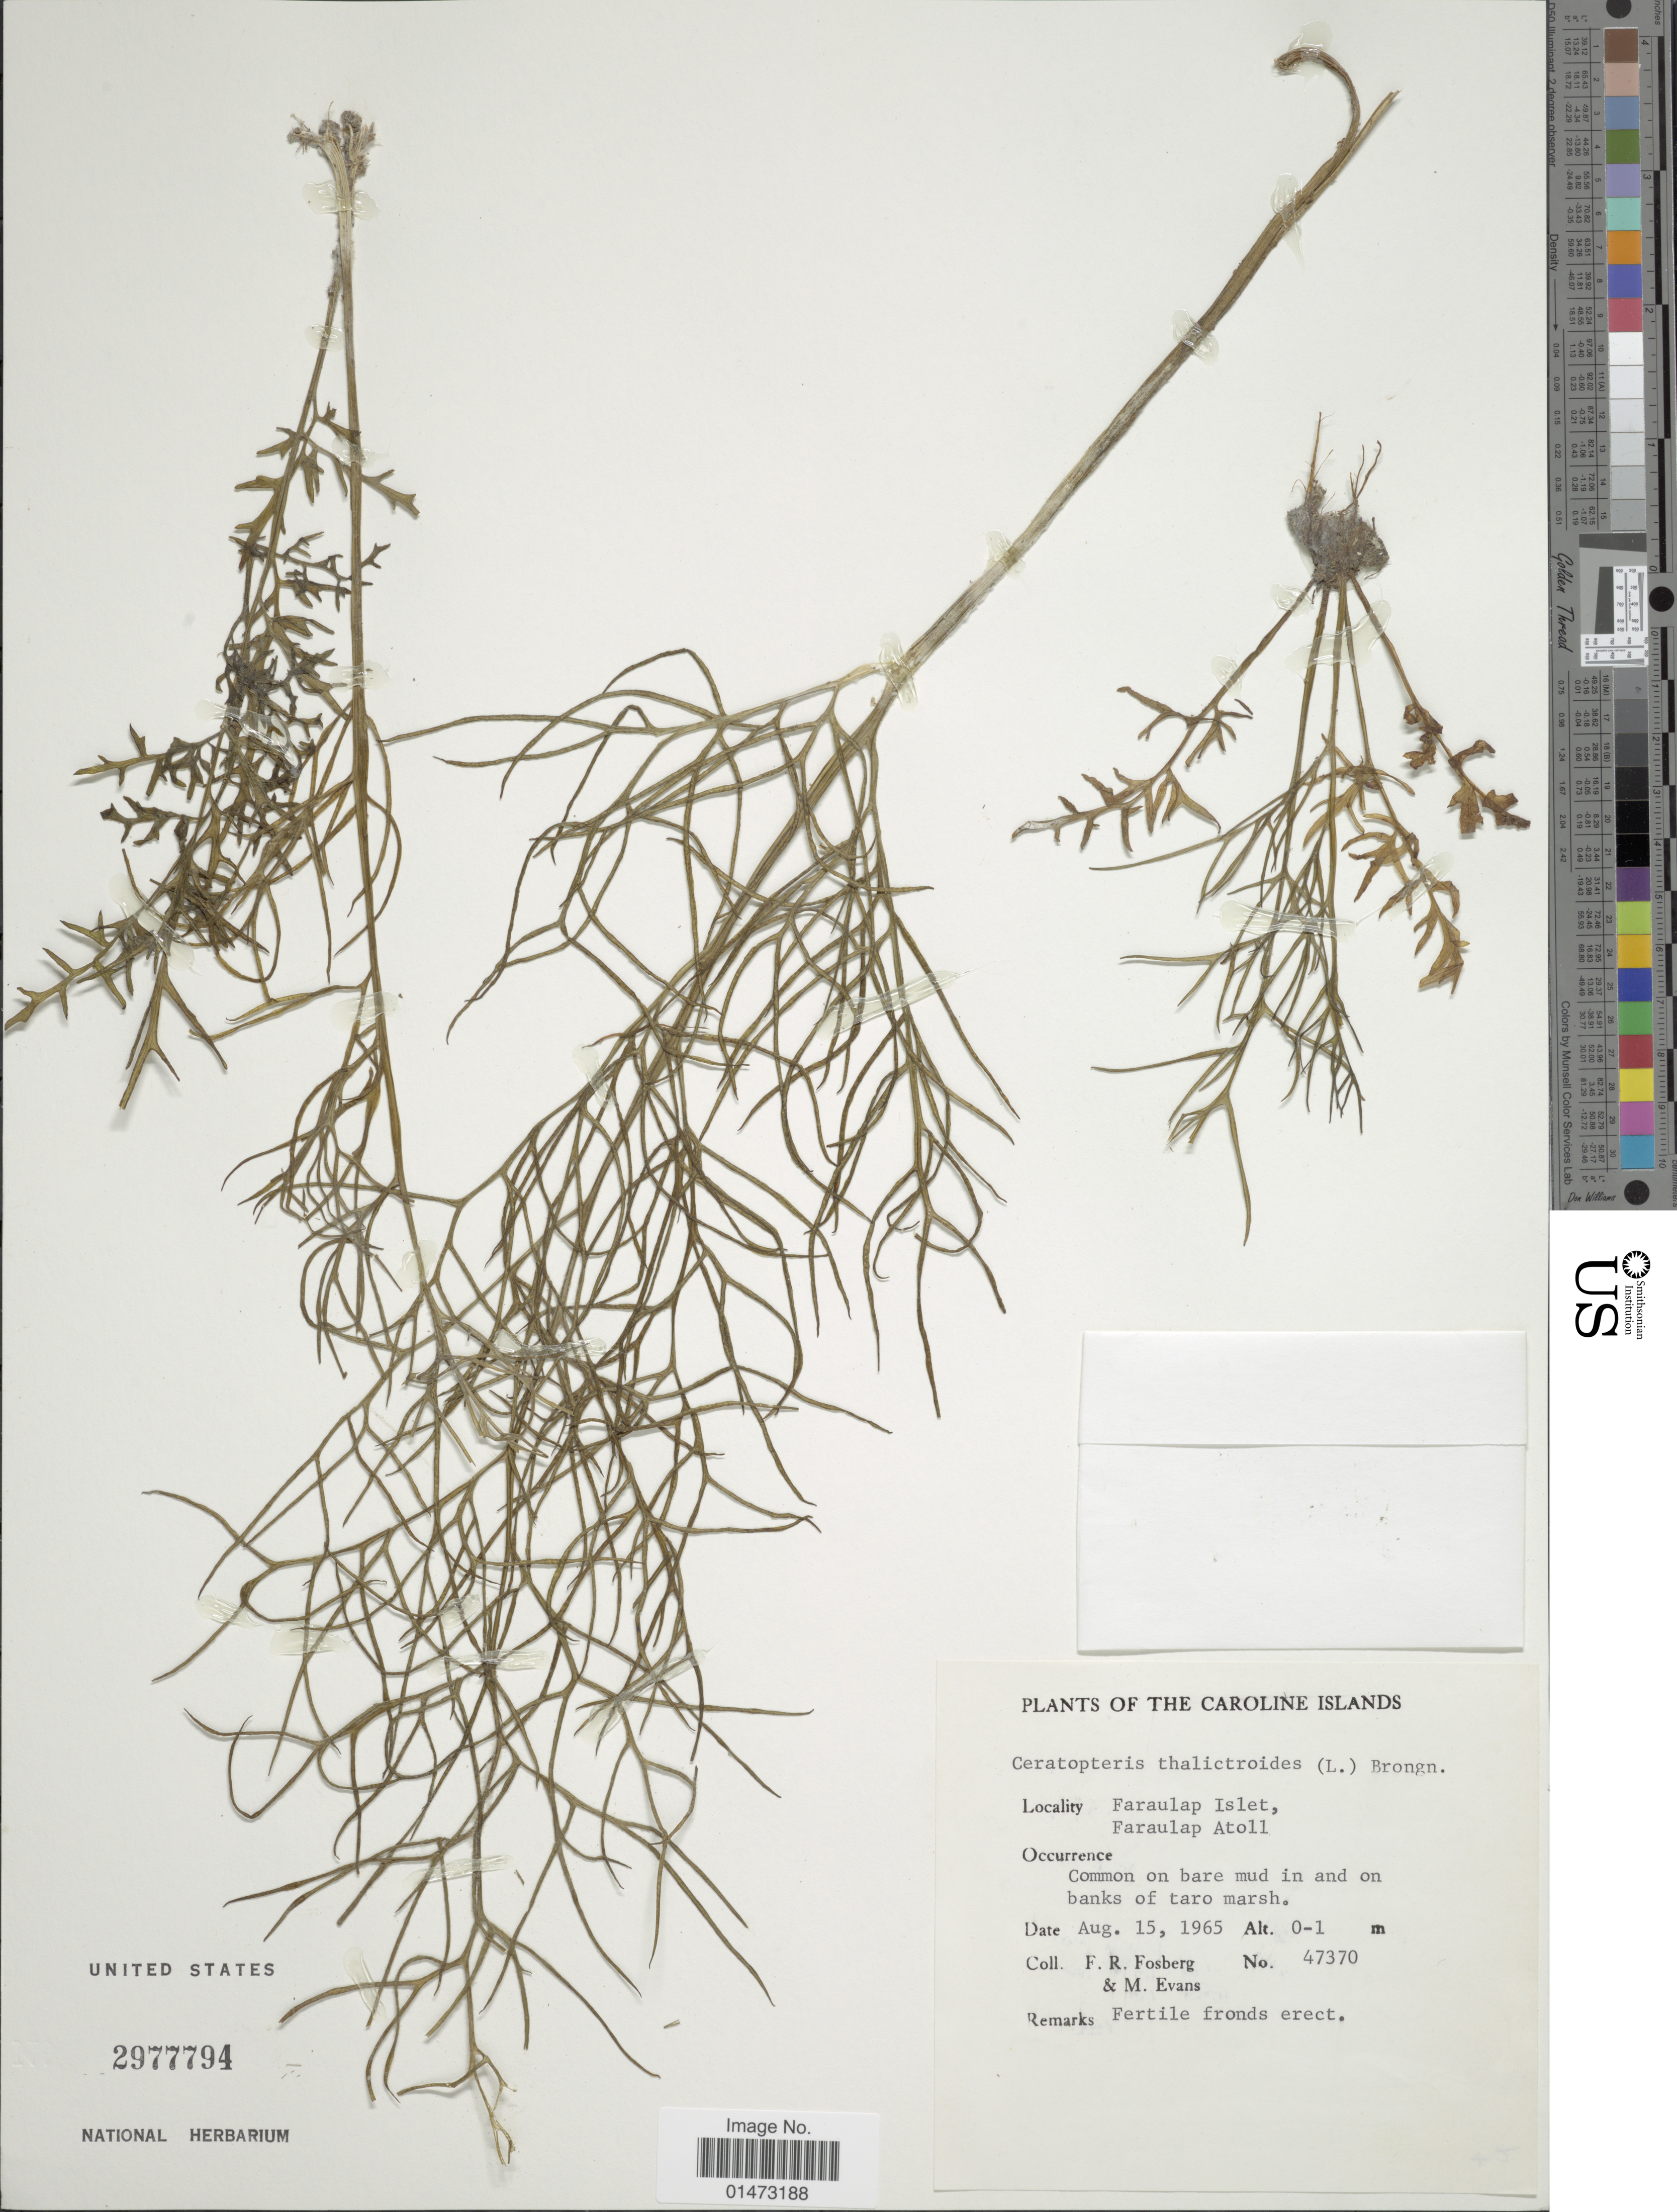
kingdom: Plantae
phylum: Tracheophyta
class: Polypodiopsida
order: Polypodiales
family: Pteridaceae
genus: Ceratopteris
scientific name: Ceratopteris thalictroides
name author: (L.) Brongn.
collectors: F. R. Fosberg & M. Evans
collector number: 47370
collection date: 1965-08-15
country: Micronesia, Federated States of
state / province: Yap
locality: Caroline Islands. Faraulap Islet, Faraulap Atoll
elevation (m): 0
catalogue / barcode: US 2977794